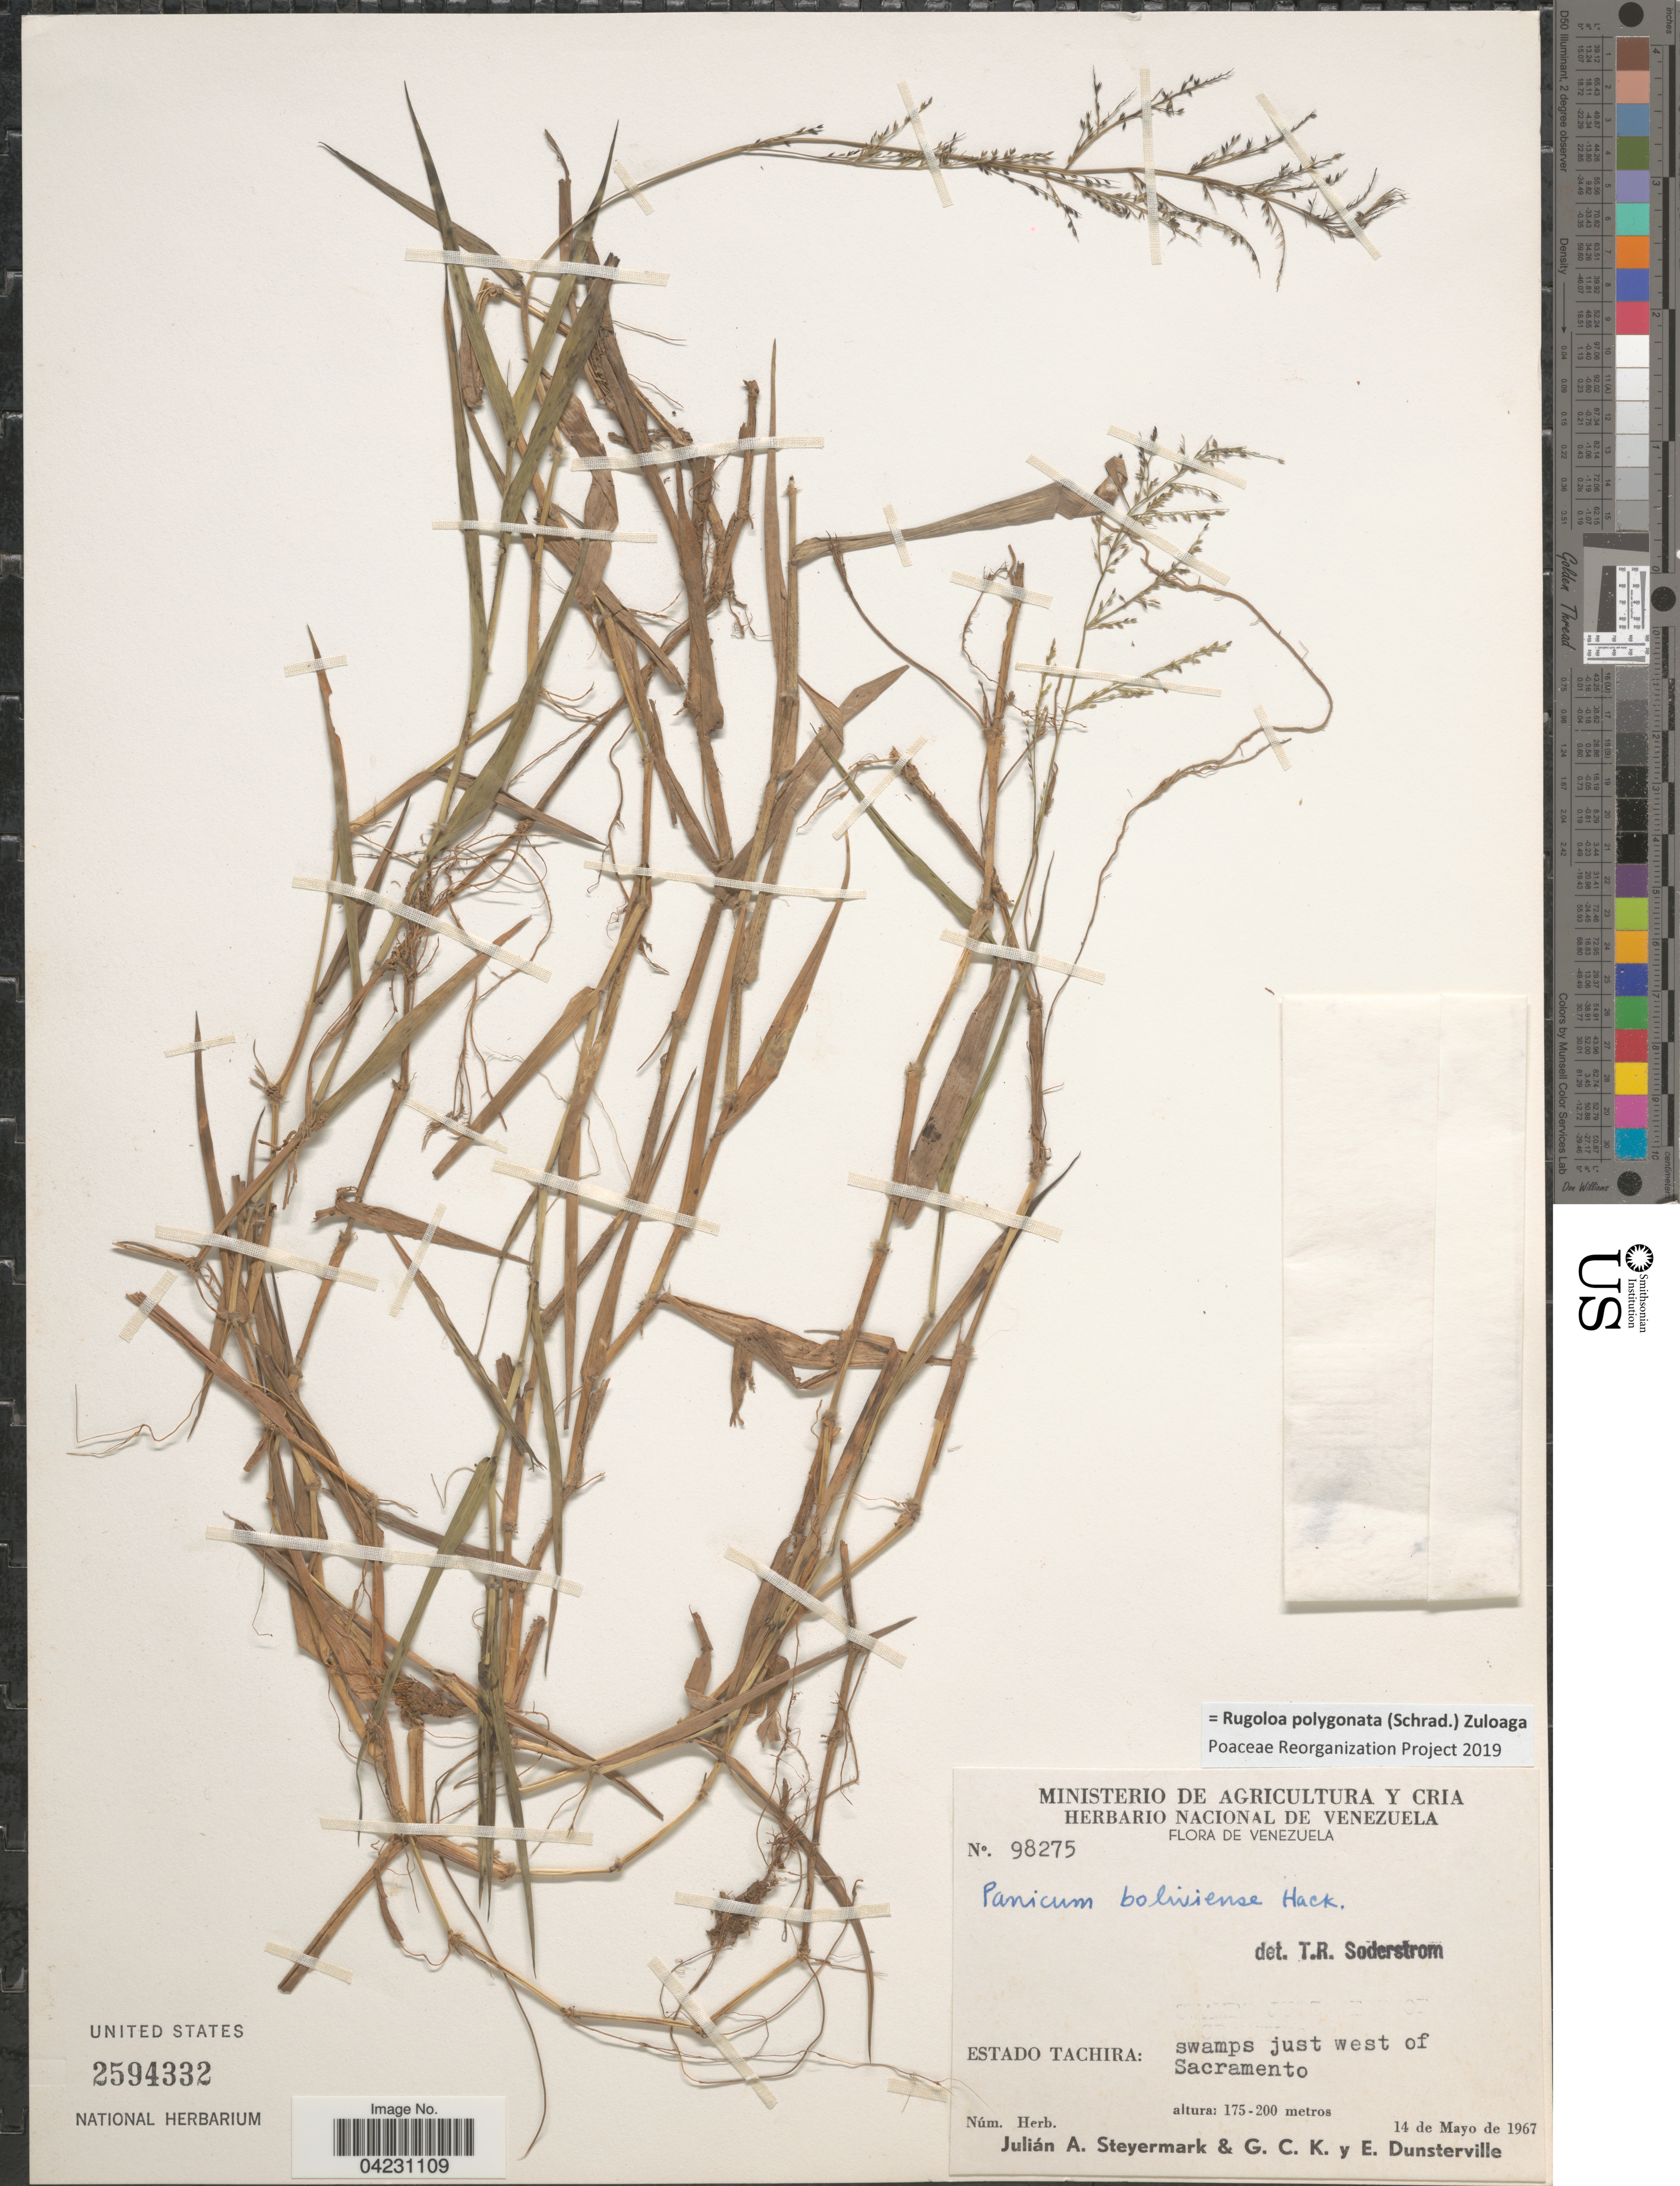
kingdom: Plantae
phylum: Tracheophyta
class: Liliopsida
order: Poales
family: Poaceae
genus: Rugoloa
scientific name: Rugoloa polygonata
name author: (Schrad.) Zuloaga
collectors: J. Steyermark, G. C. K. Dunsterville & E. Dunsterville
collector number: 98275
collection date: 1967-05-14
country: Venezuela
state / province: Tachira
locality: Estado Tachira: swamps just west of Sacramento.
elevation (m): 175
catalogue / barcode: US 2594332